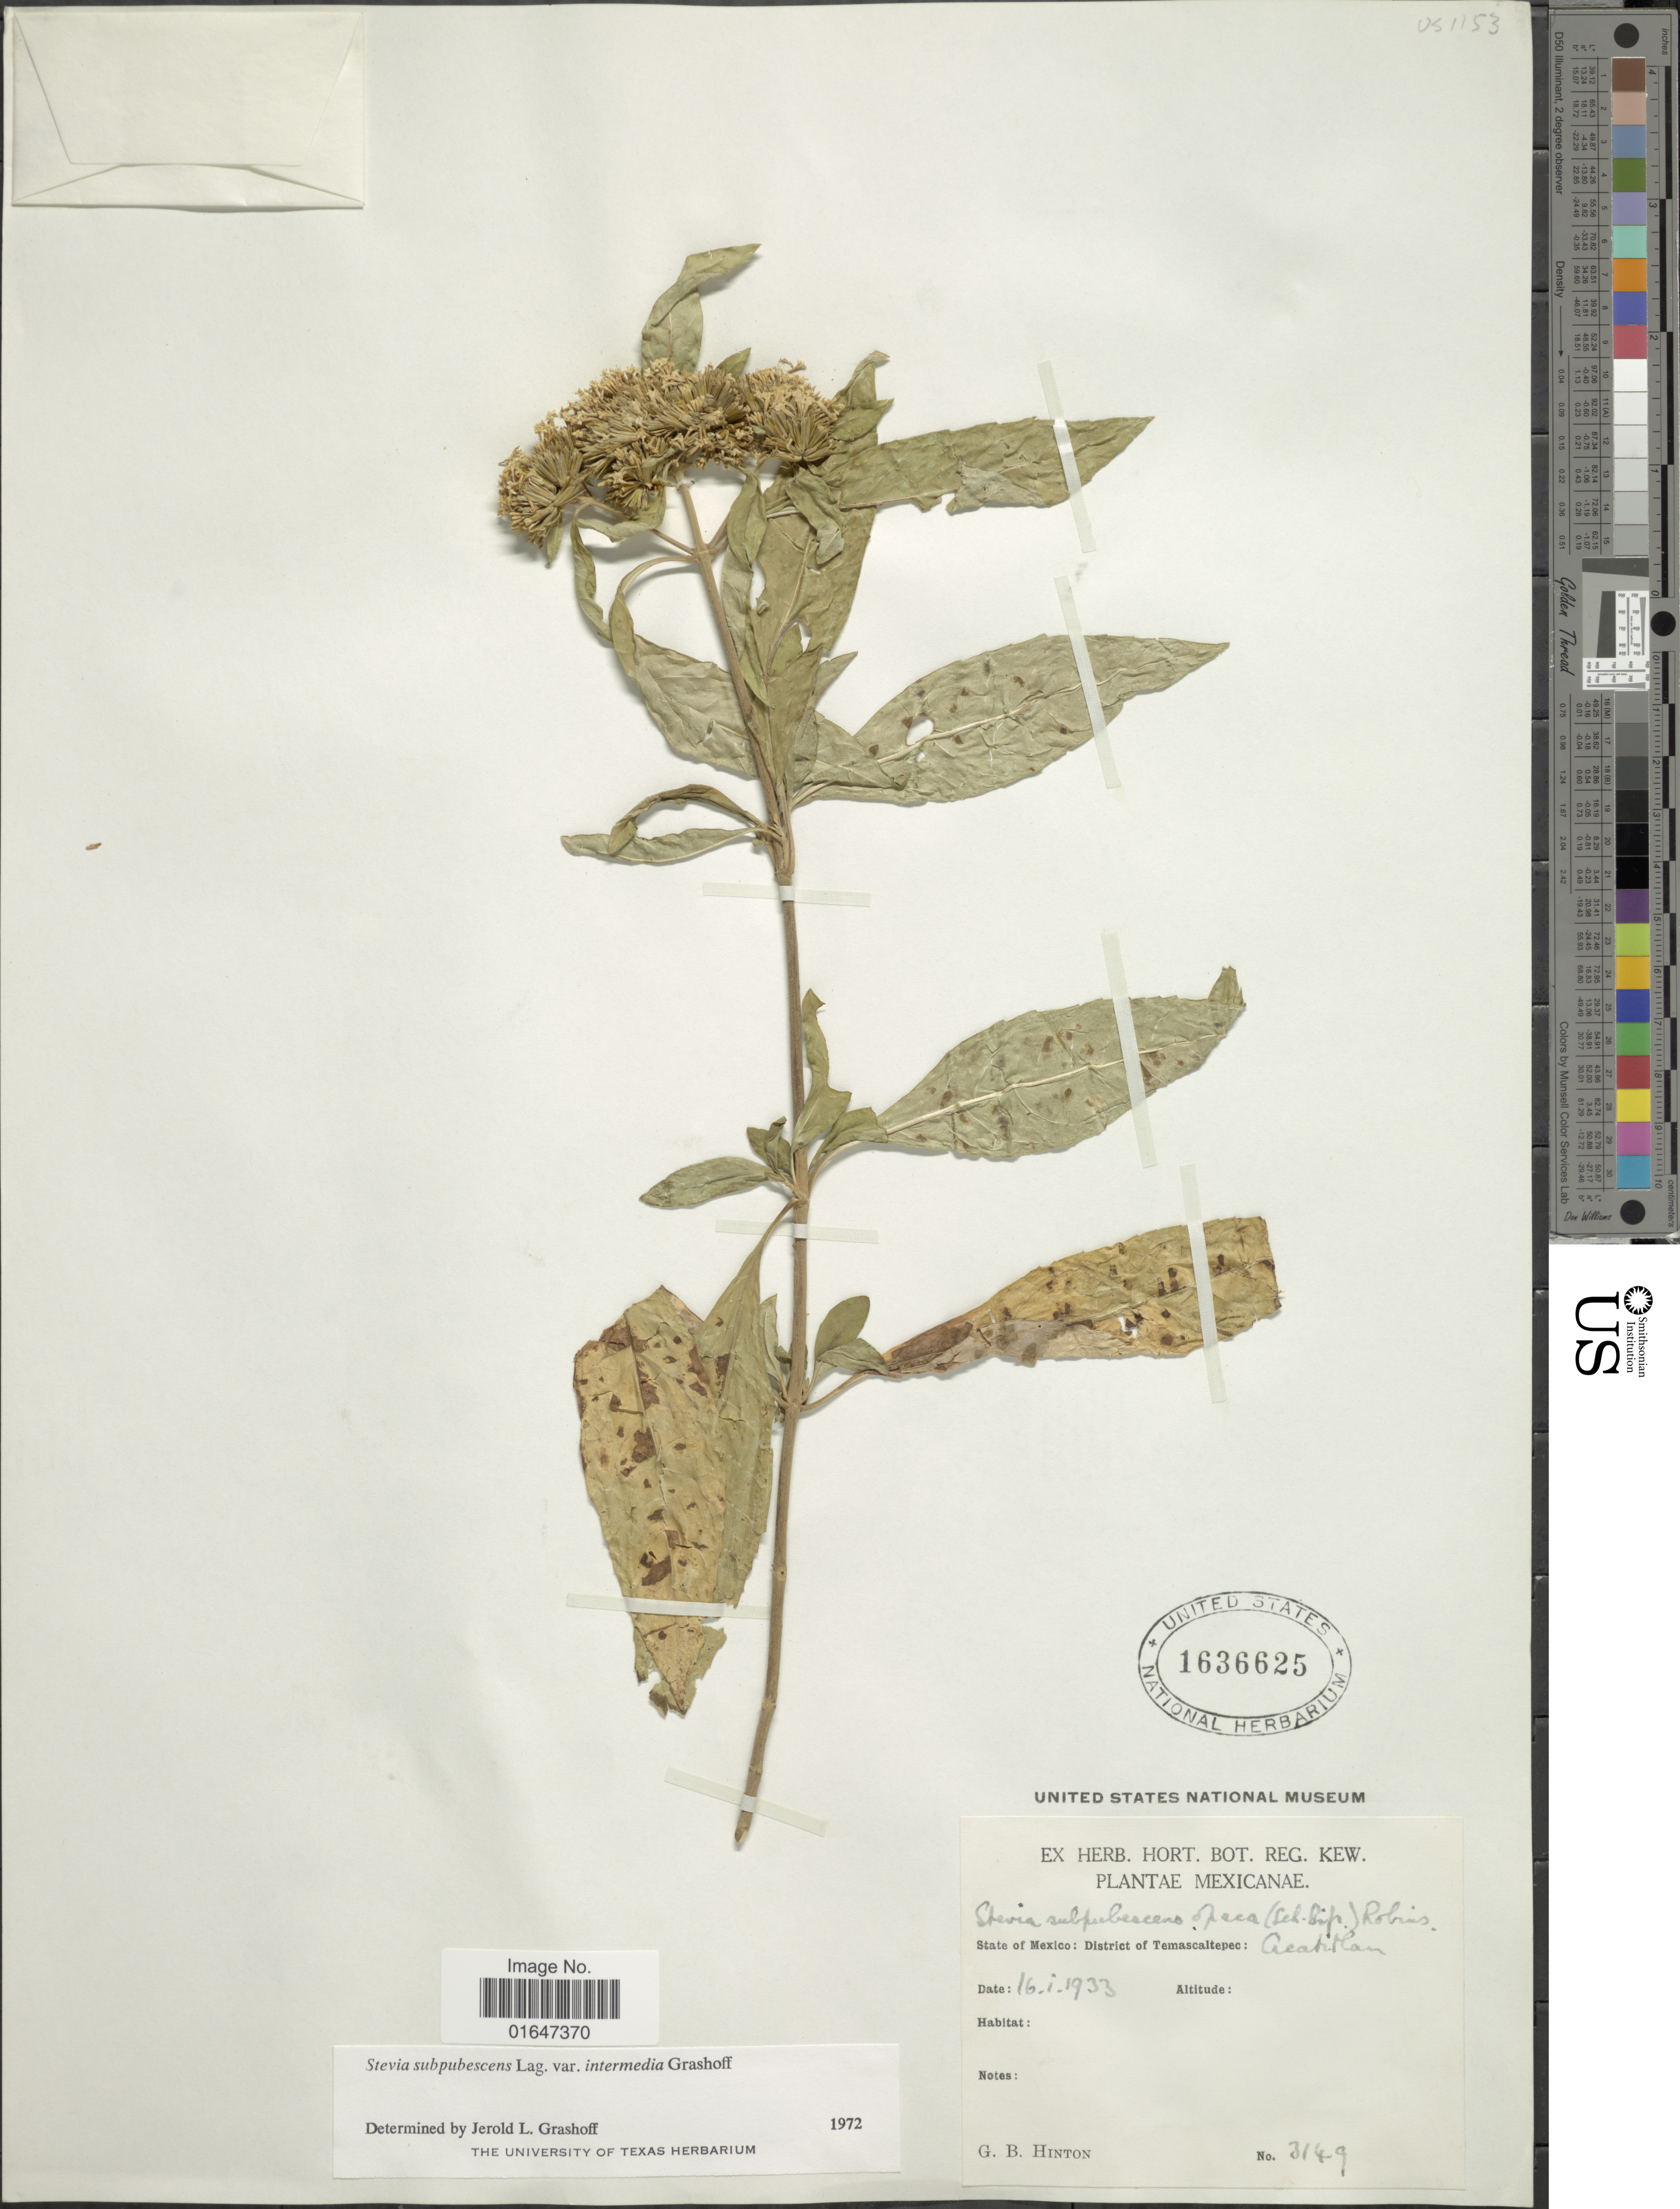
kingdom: Plantae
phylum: Tracheophyta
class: Magnoliopsida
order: Asterales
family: Asteraceae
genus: Stevia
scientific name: Stevia subpubescens var. intermedia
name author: Grashoff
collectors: G. B. Hinton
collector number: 3149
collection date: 1933-01-16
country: Mexico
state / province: México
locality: Mexicanae, District of Temascaltepec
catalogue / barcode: US 1636625